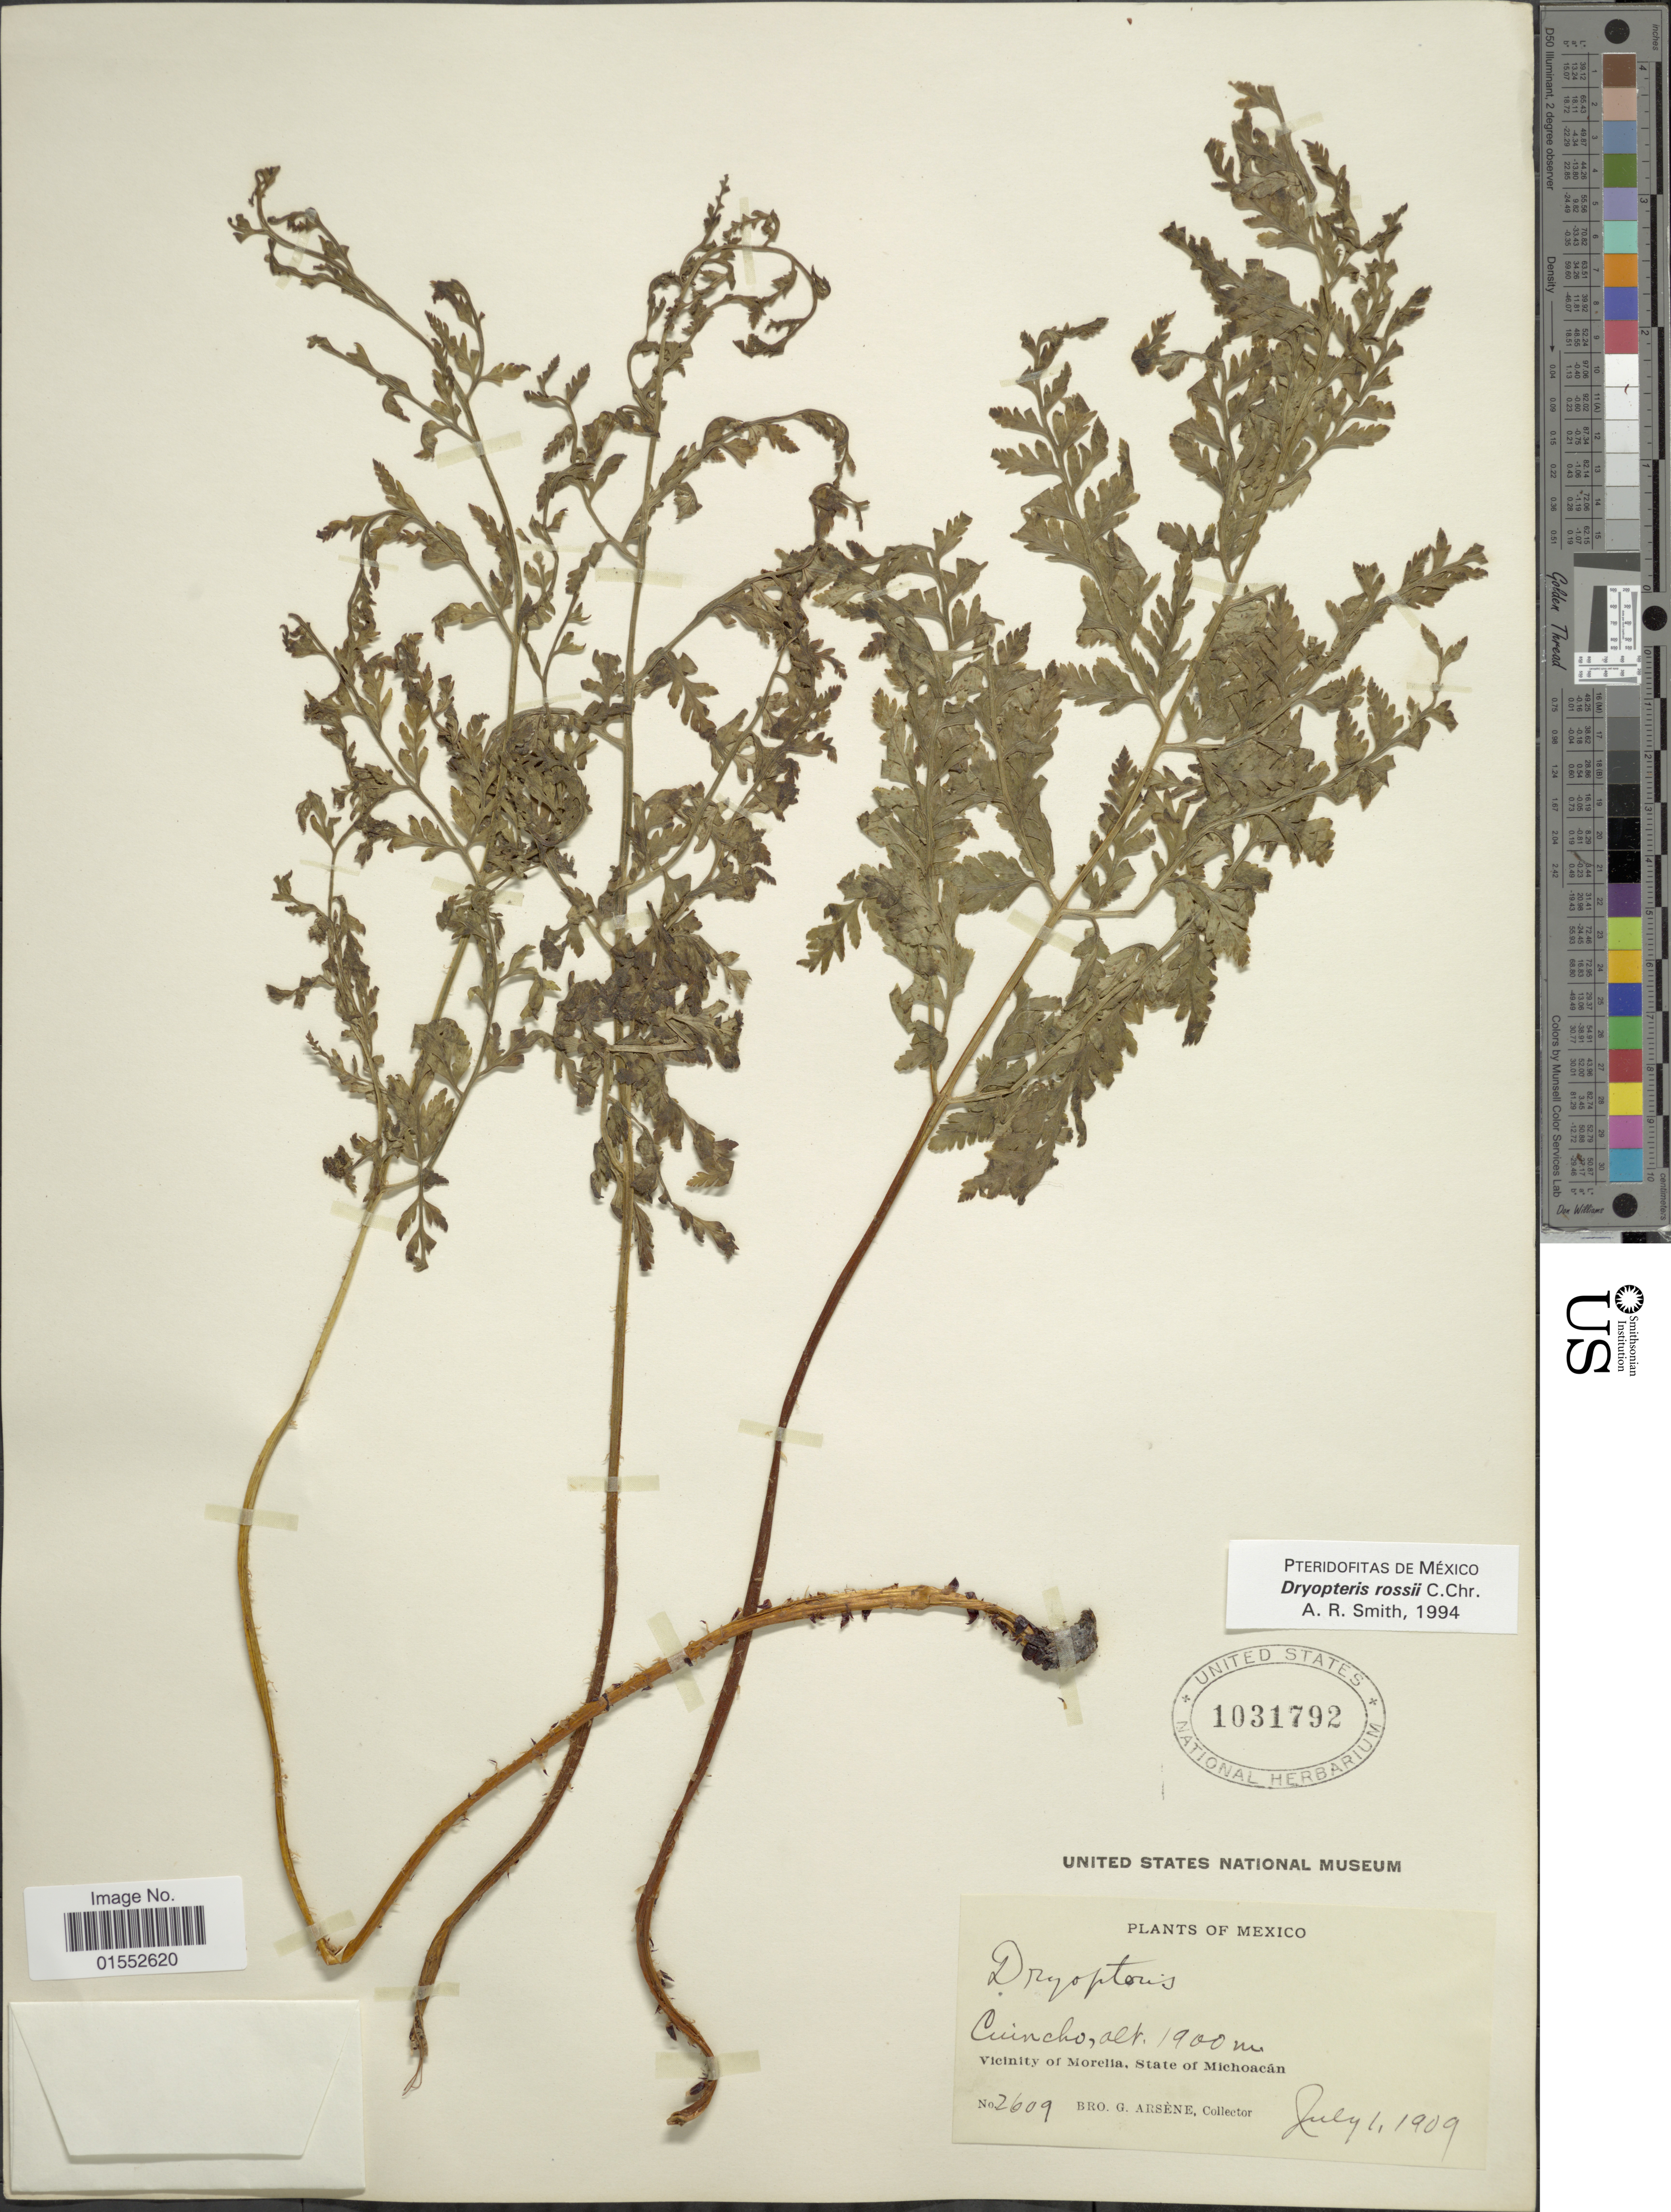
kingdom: Plantae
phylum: Tracheophyta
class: Polypodiopsida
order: Polypodiales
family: Dryopteridaceae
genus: Dryopteris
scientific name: Dryopteris rossii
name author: C. Chr.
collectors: Bro. G. Arsène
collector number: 2609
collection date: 1909-07-01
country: Mexico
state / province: Michoacán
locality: Cuincho, Vicinity of Morelia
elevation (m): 1900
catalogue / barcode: US 1031792